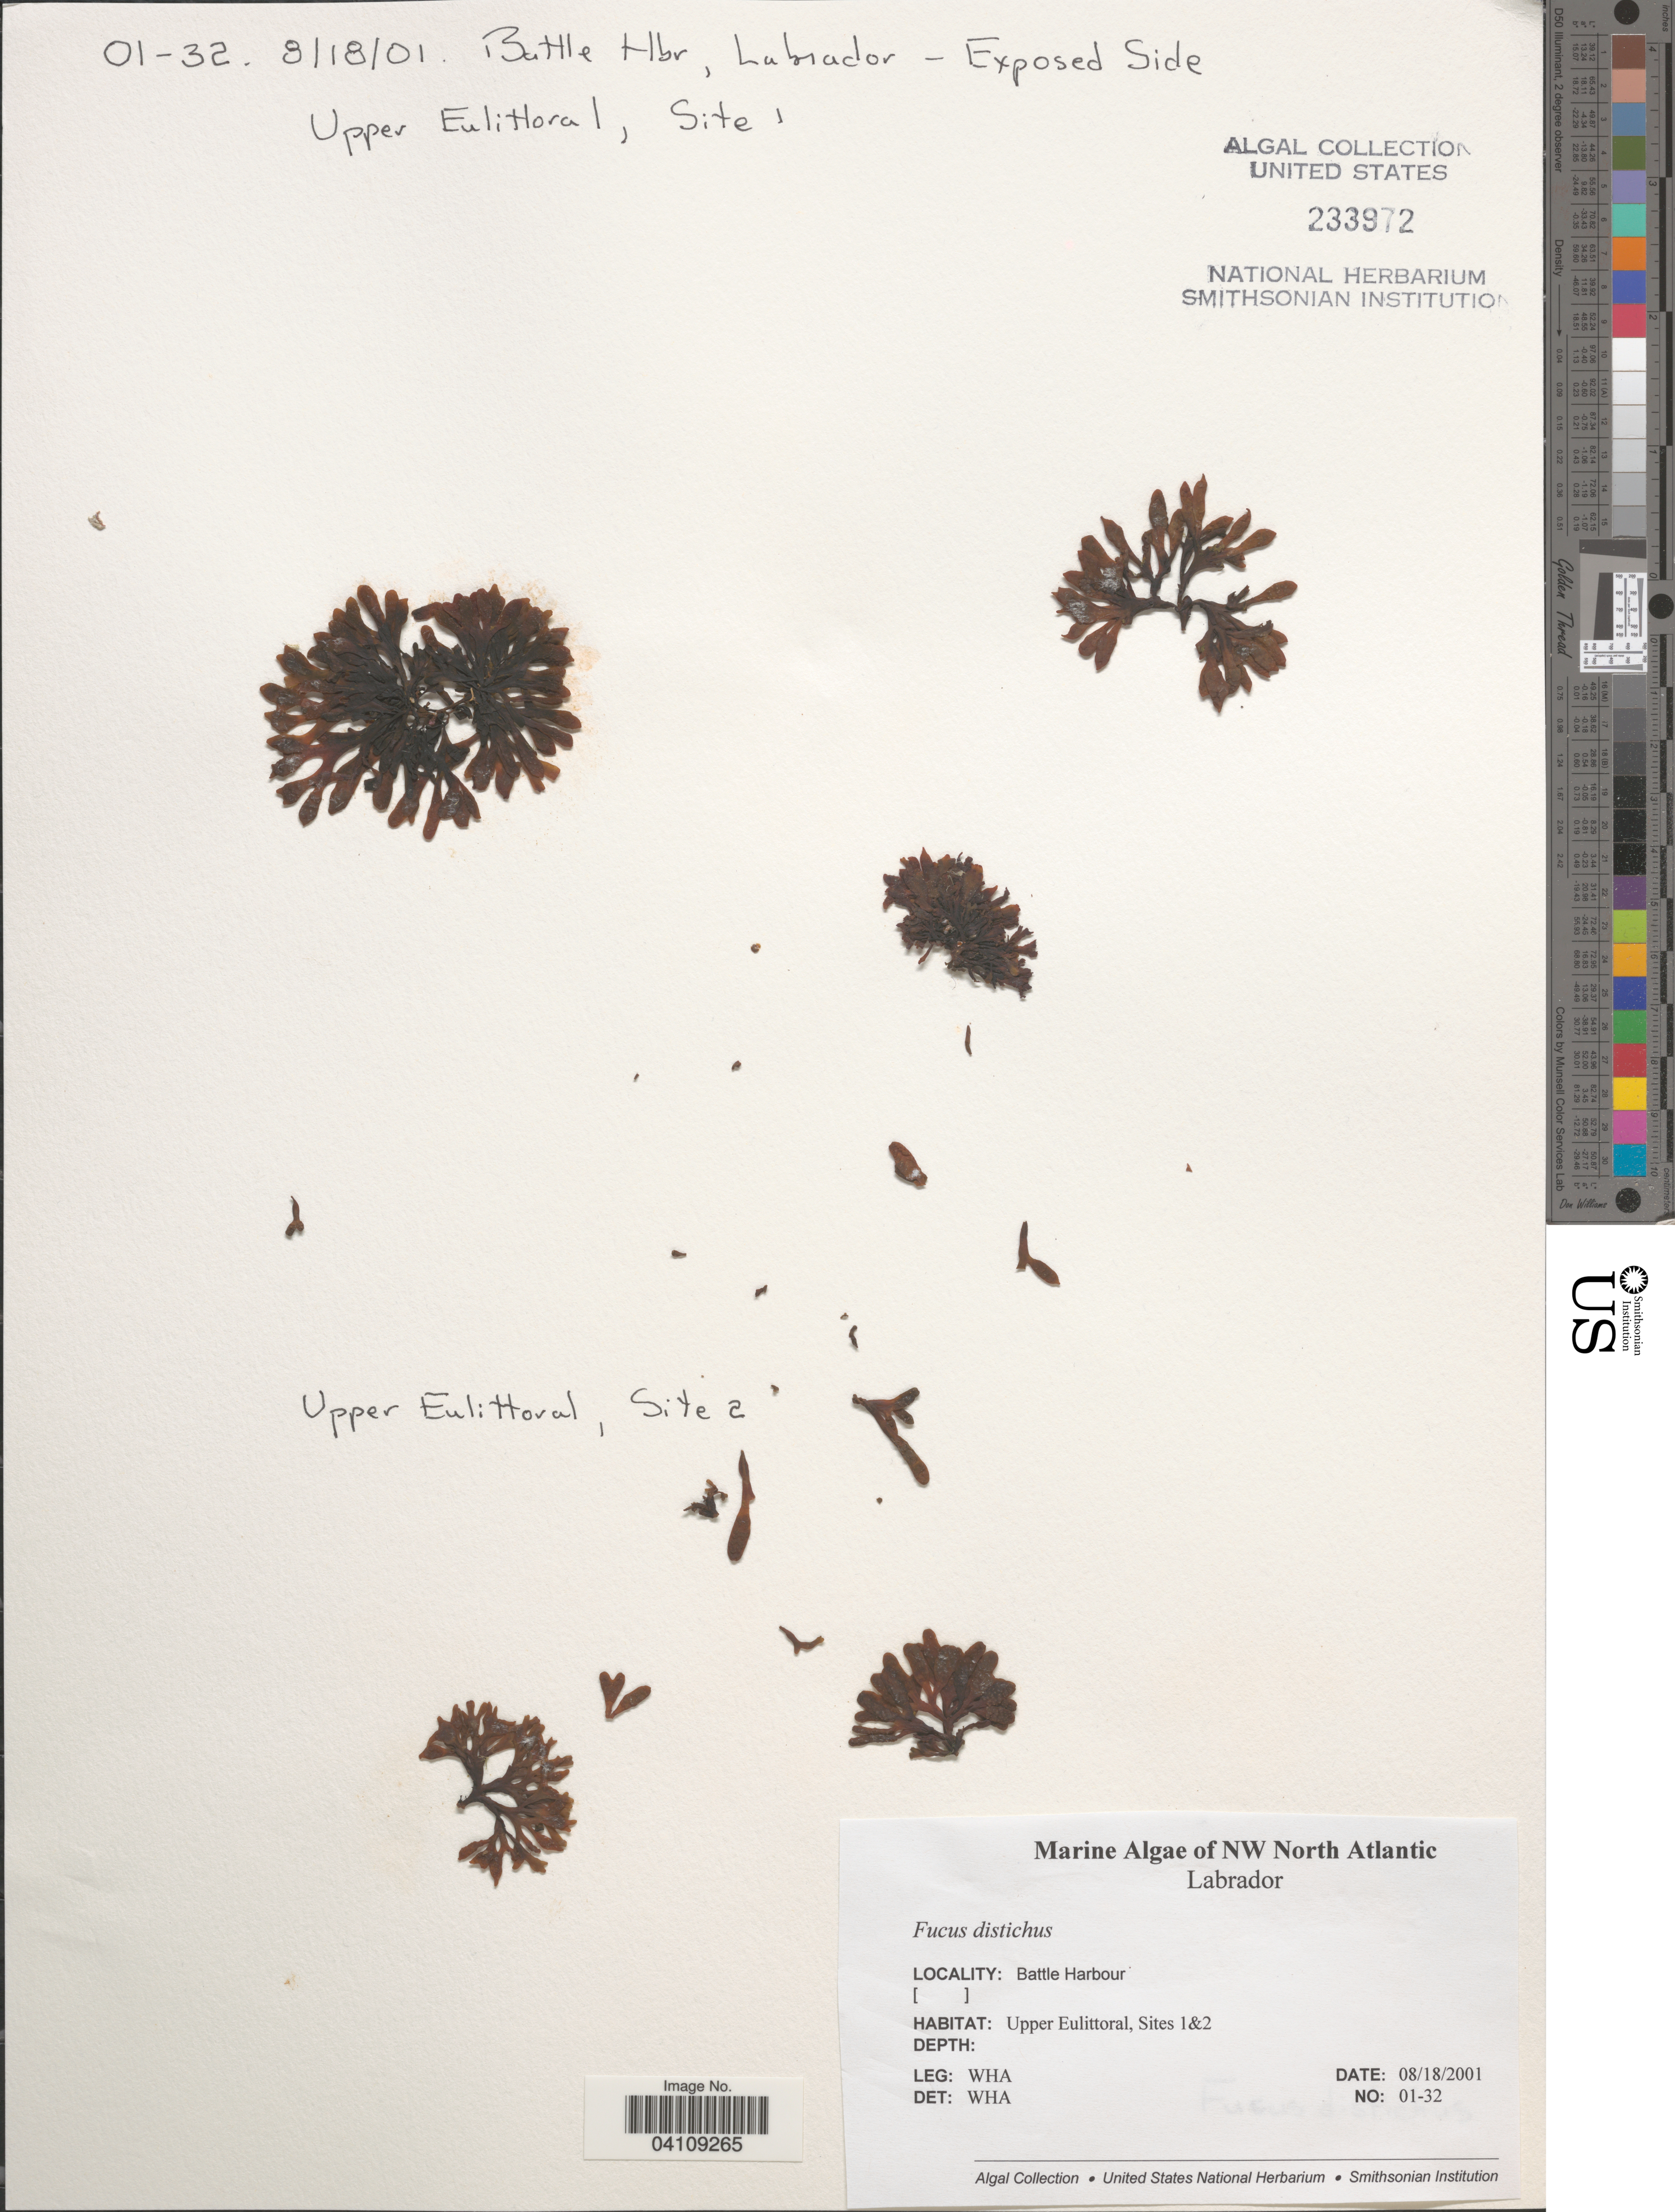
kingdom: Chromista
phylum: Ochrophyta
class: Phaeophyceae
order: Fucales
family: Fucaceae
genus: Fucus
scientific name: Fucus distichus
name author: L.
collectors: W. H. Adey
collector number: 01-32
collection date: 2001-08-18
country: Canada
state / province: Newfoundland and Labrador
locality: NW North Atlantic. Labrador. Battle Harbour. Upper Eulittoral, Sites 1 & 2.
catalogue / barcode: US 233972